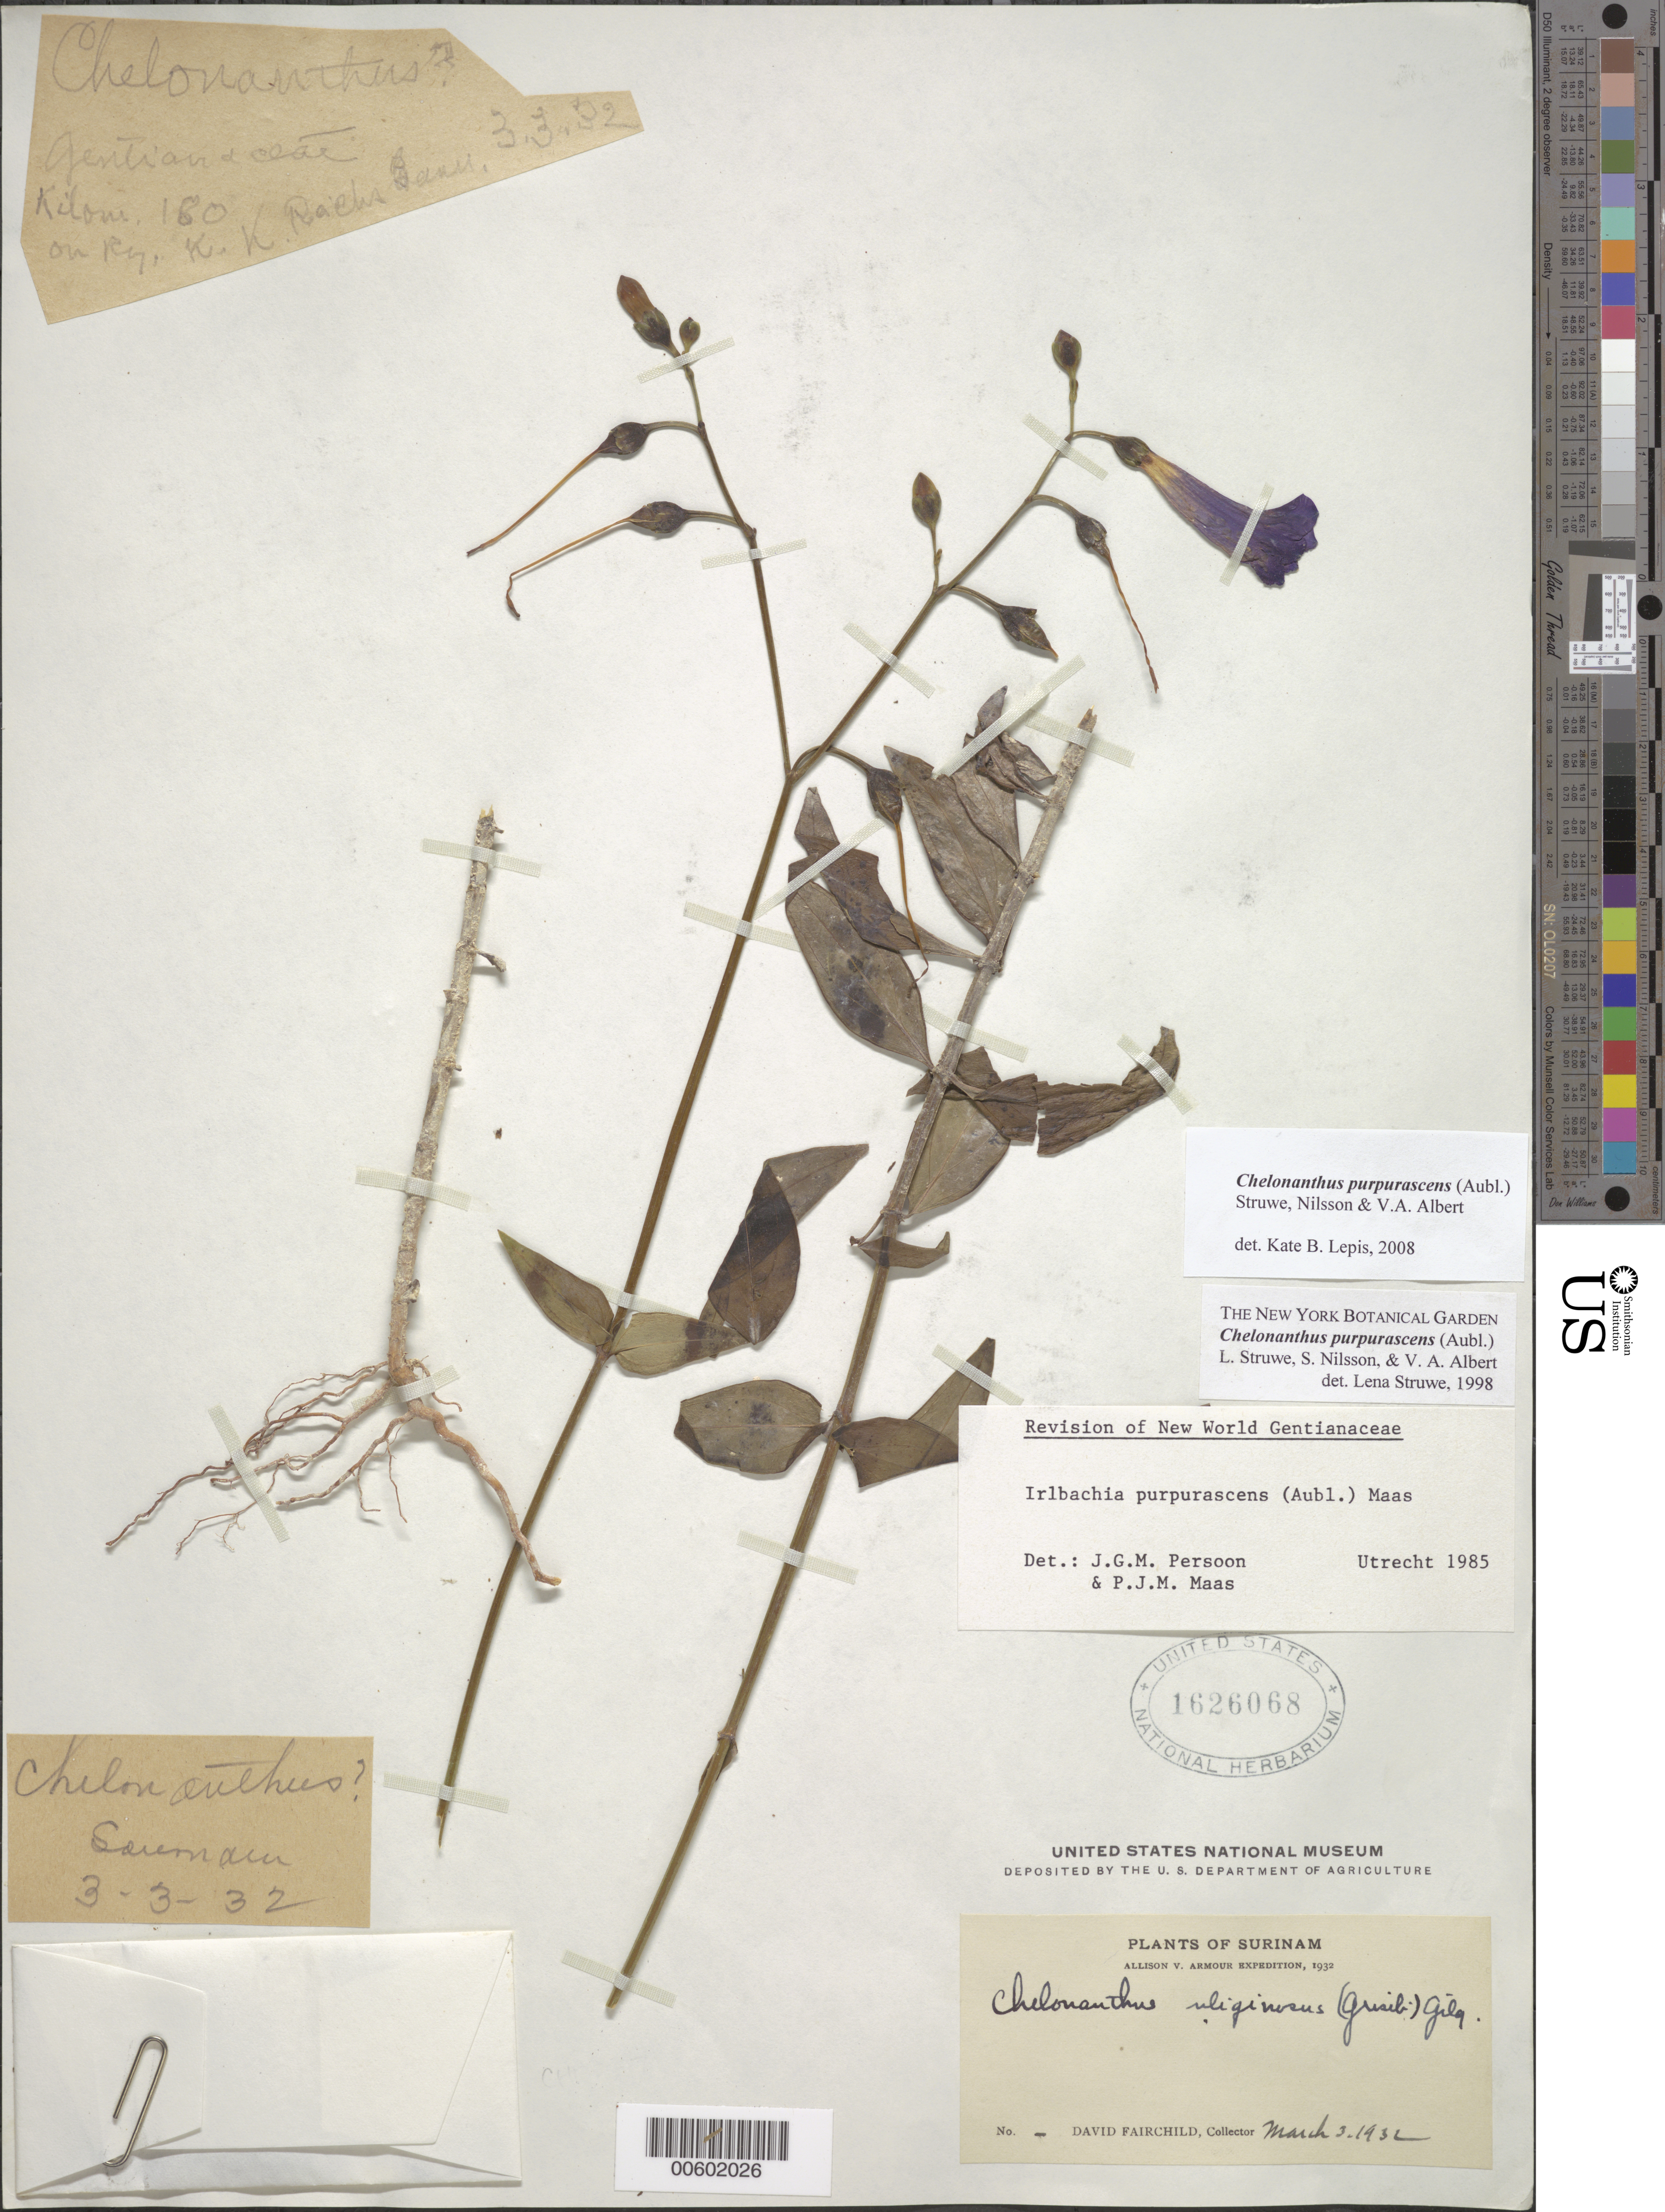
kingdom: Plantae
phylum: Tracheophyta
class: Magnoliopsida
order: Gentianales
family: Gentianaceae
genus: Chelonanthus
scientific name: Chelonanthus purpurascens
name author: (Aubl.) Struwe et al.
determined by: Struwe, L.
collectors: D. G. Fairchild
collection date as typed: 3-Mar-32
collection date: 1932-03-03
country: Suriname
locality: K.K. Rachs Banu [?], km 180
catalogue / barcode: US 1626068